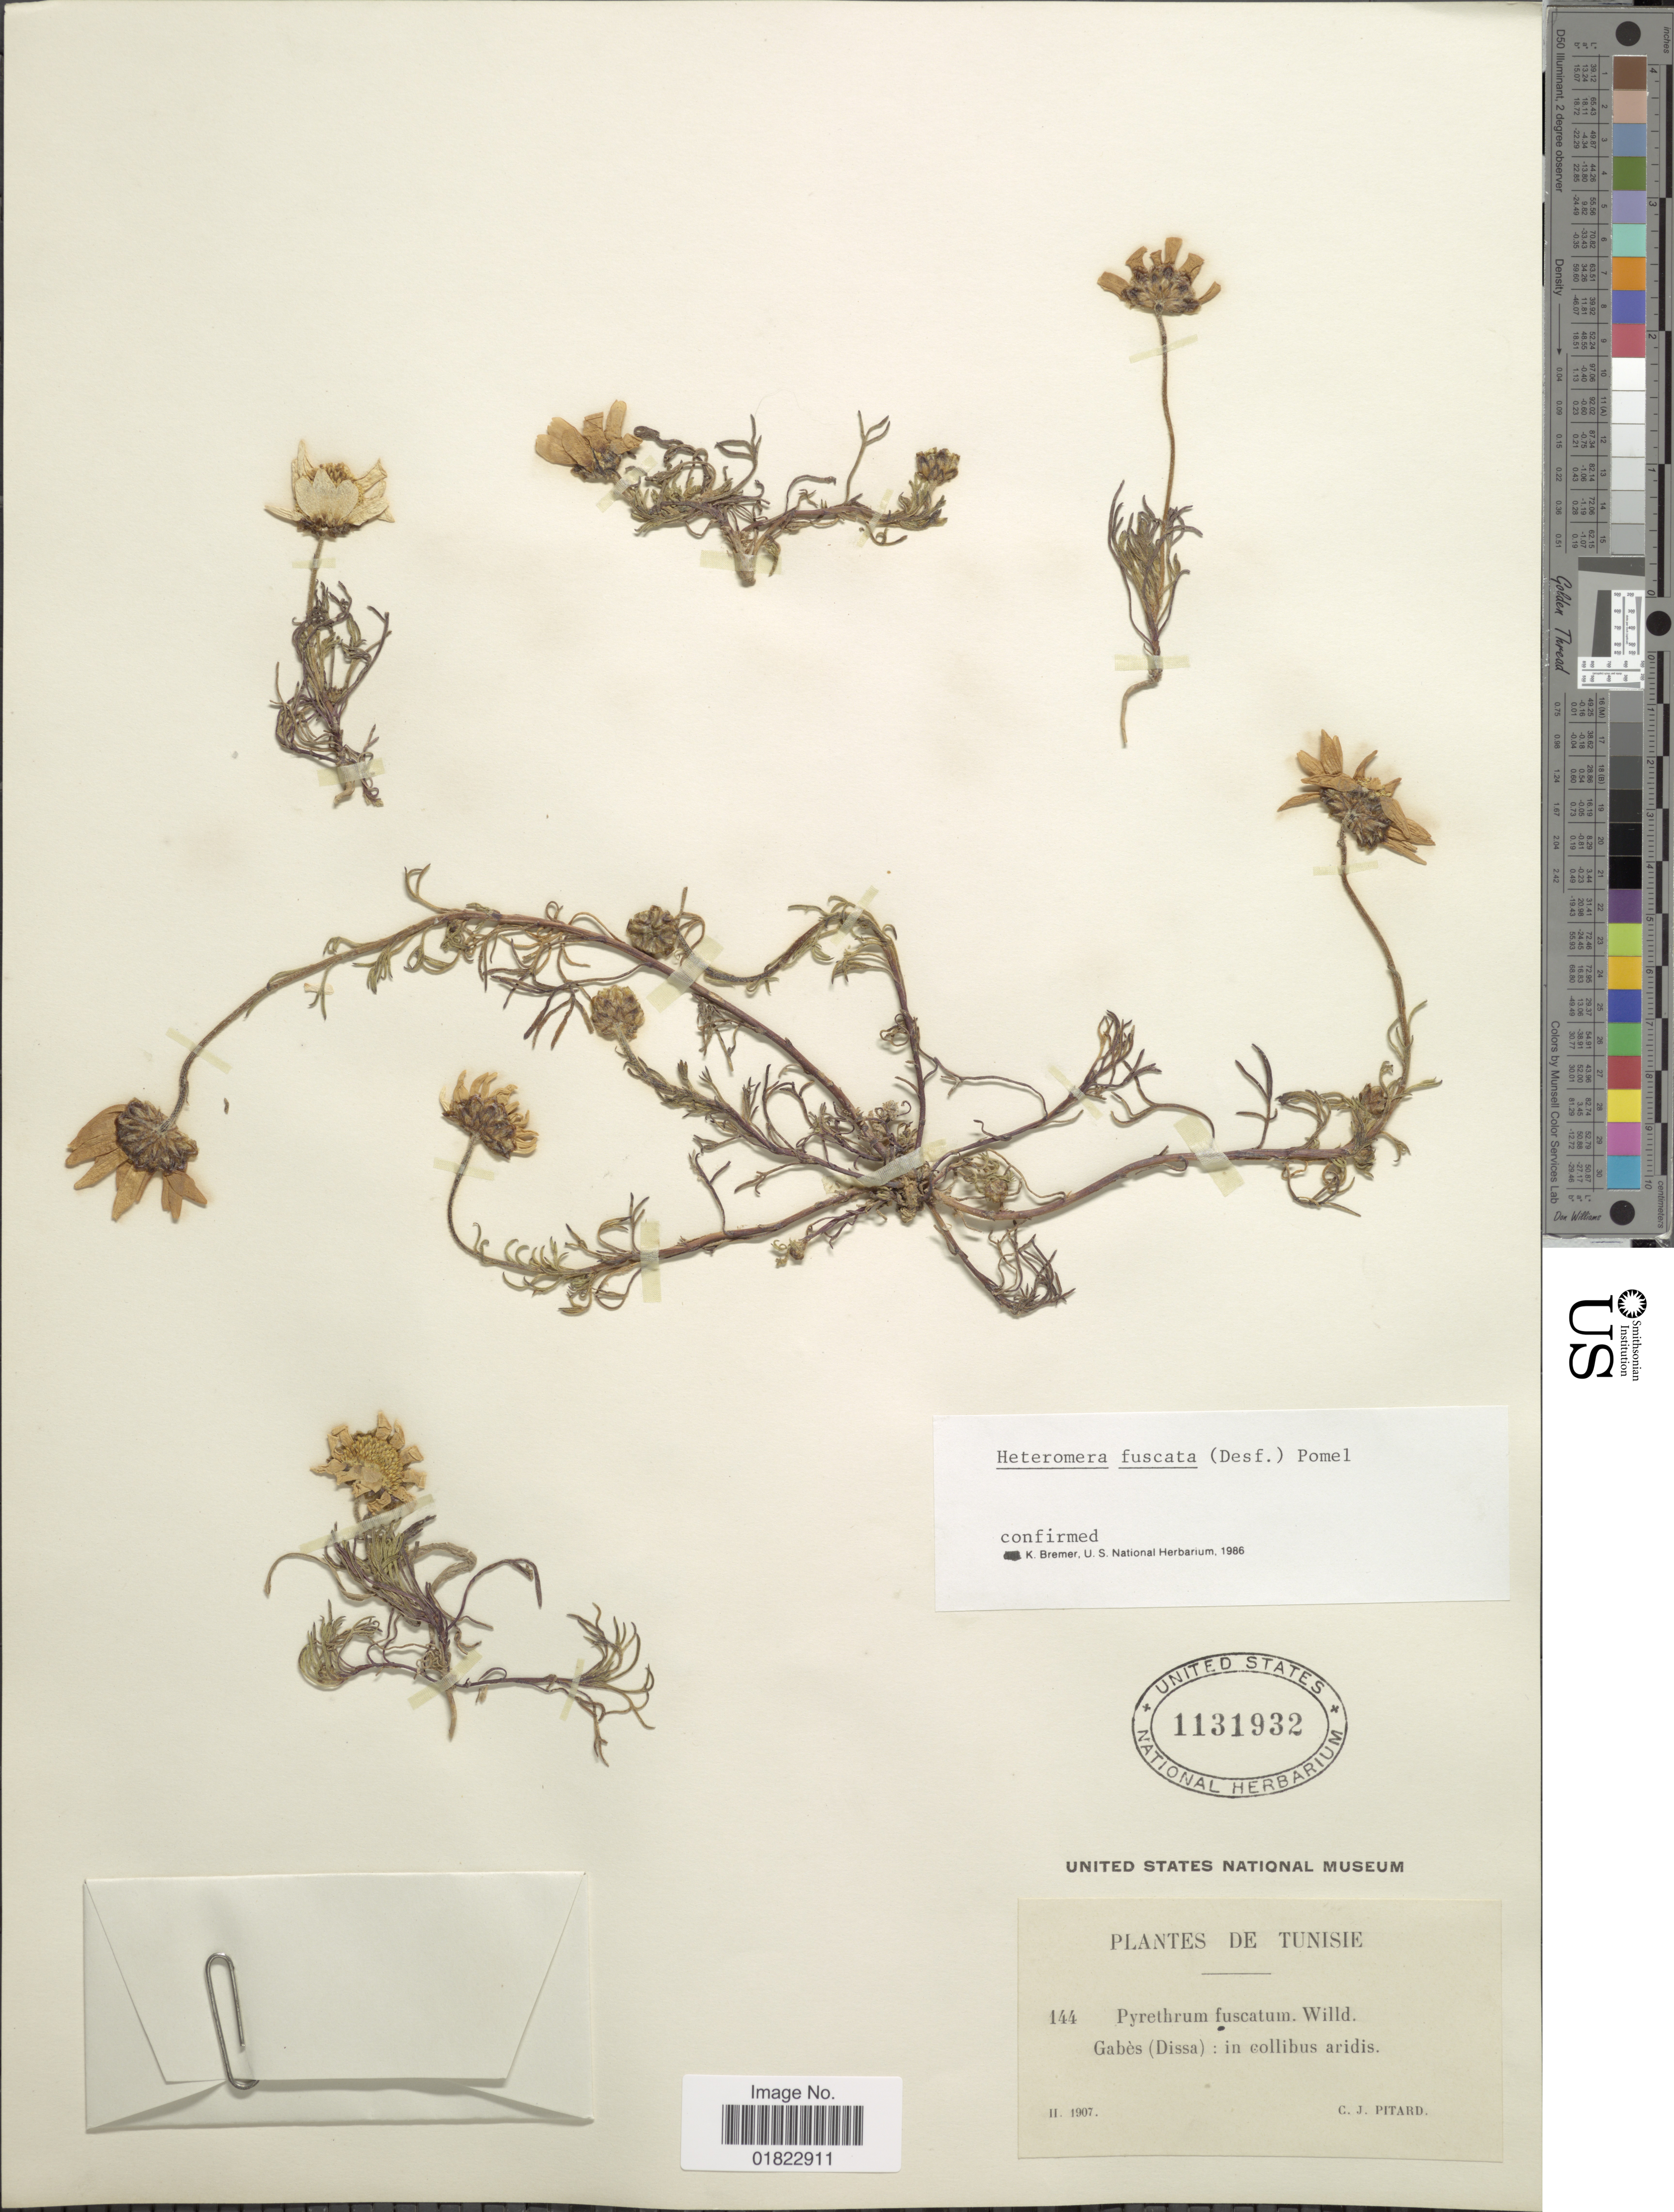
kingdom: Plantae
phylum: Tracheophyta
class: Magnoliopsida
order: Asterales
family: Asteraceae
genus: Heteromera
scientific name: Heteromera fuscata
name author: (Desf.) Pomel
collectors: C. Pitard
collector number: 144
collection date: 1907-02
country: Tunisia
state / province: Gabès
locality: Gabes (Dissa): in collibus aridis.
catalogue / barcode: US 1131932